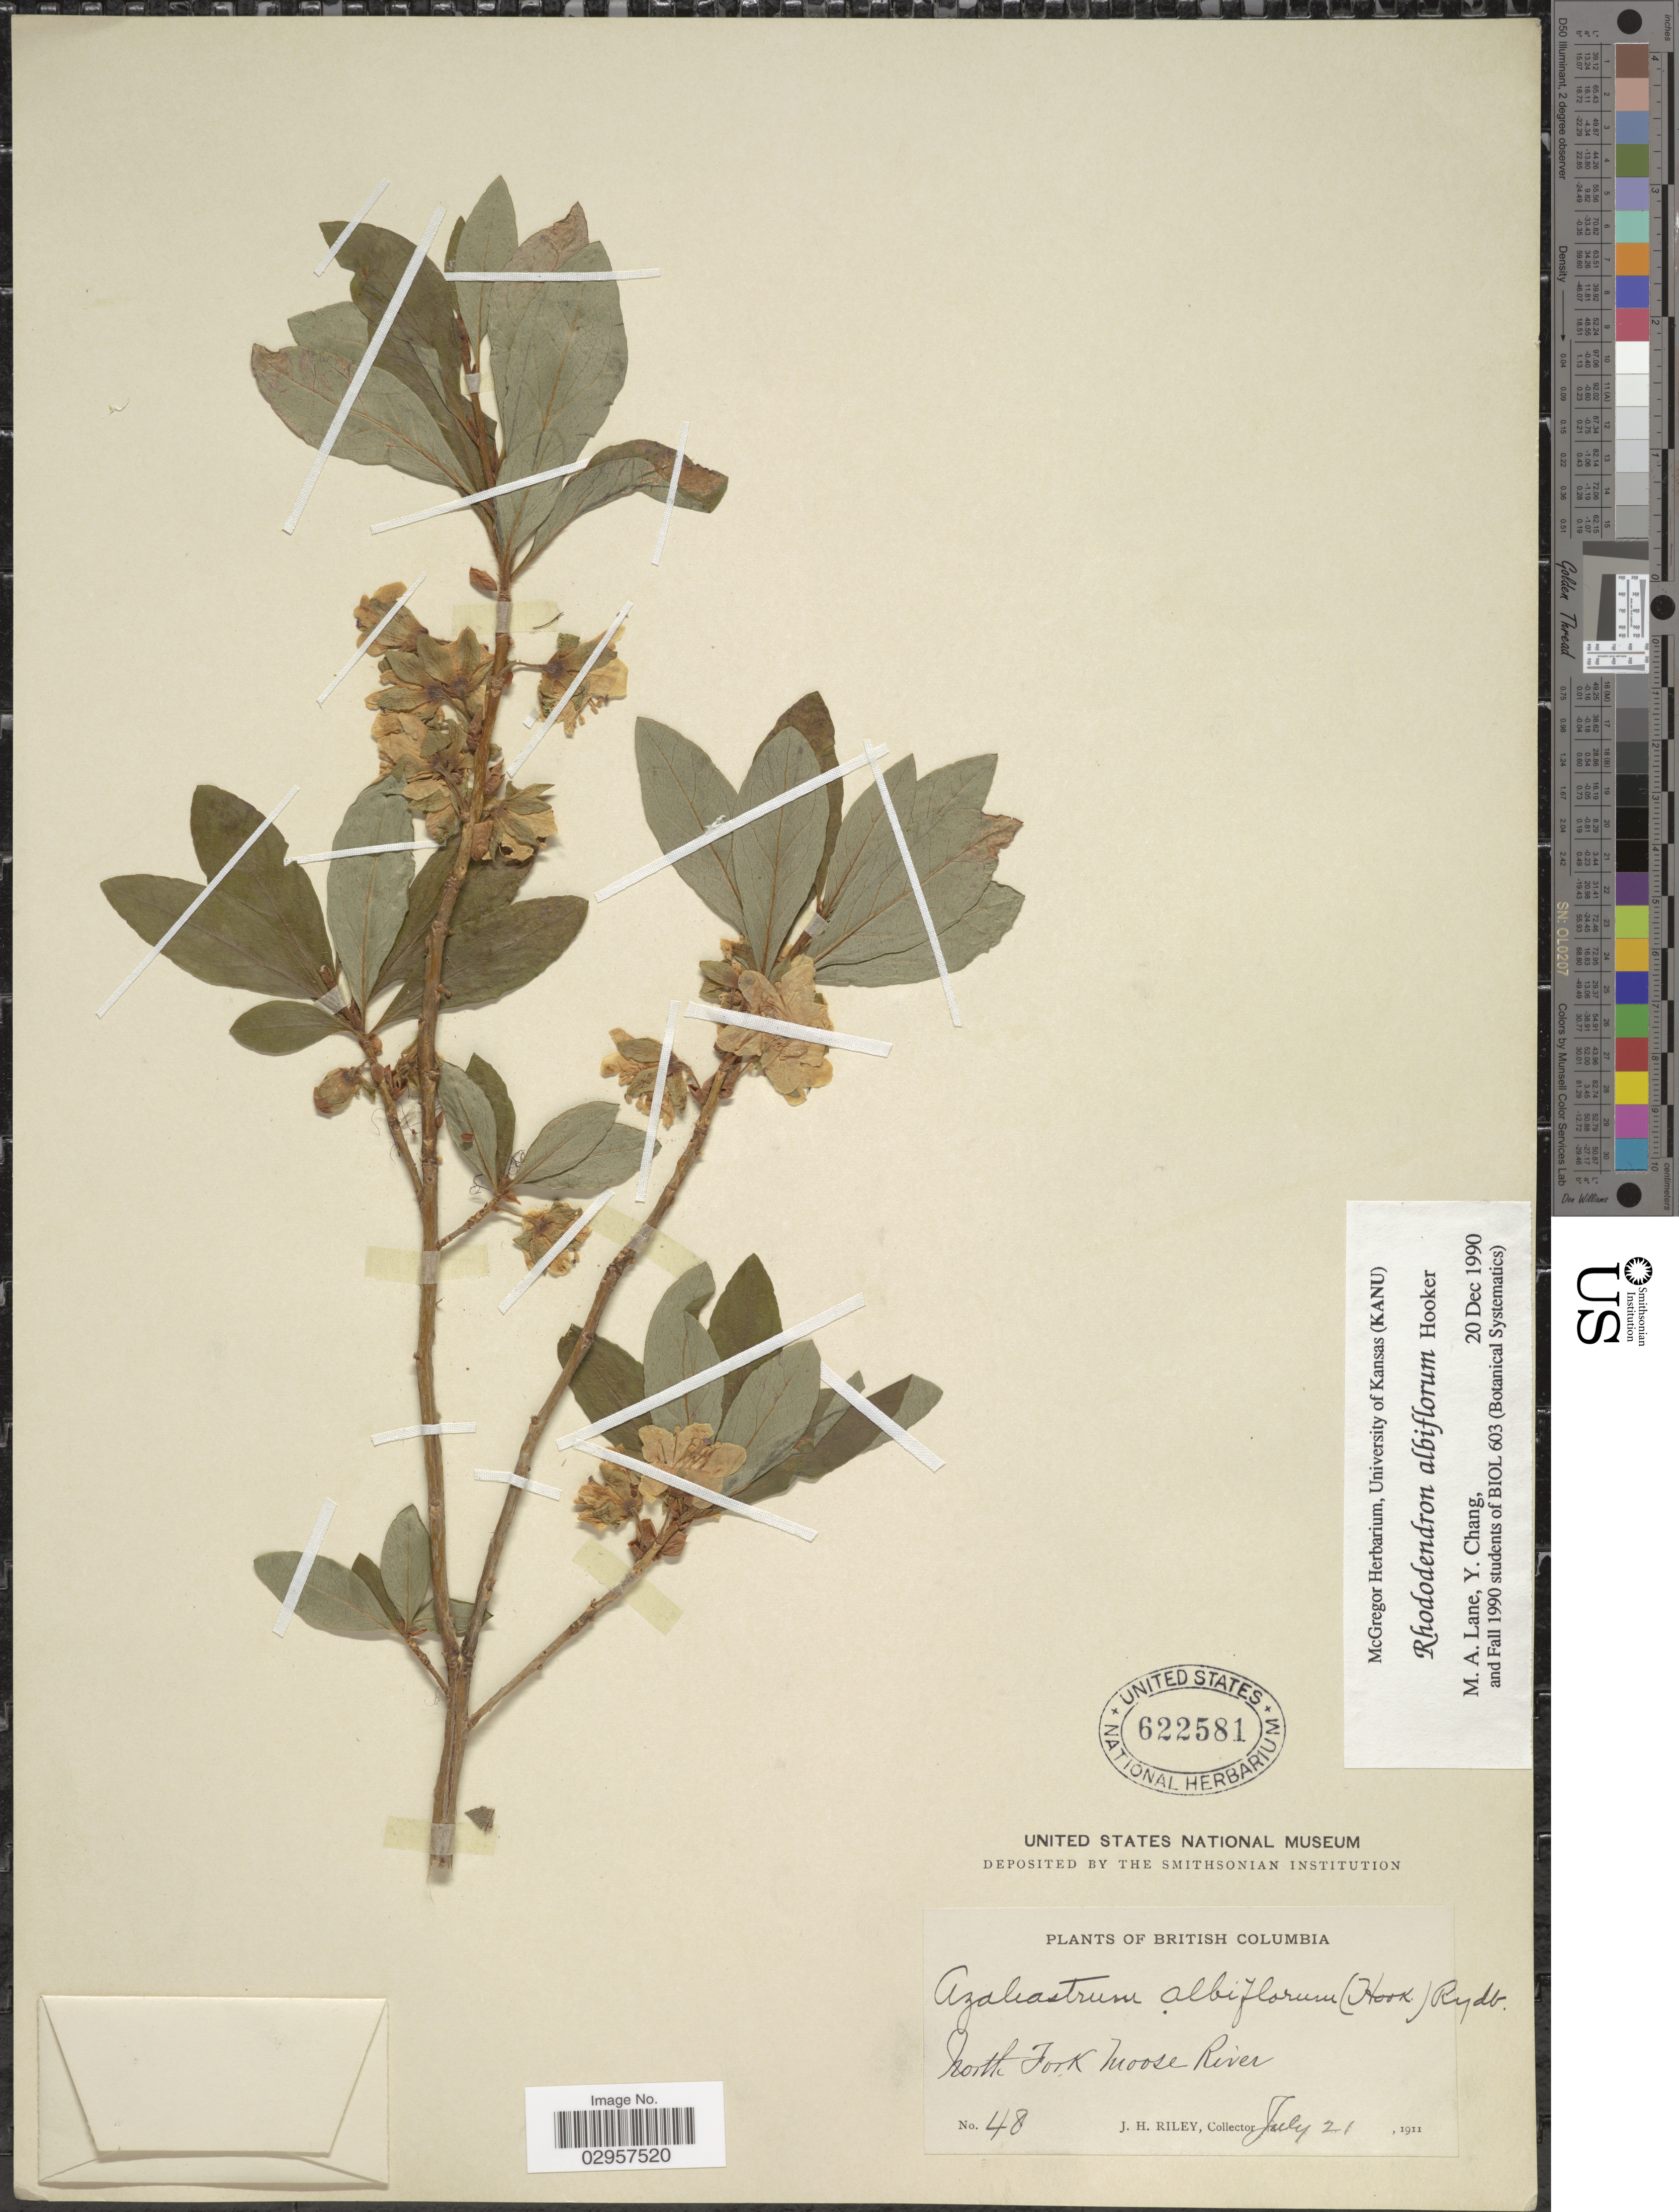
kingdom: Plantae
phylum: Tracheophyta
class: Magnoliopsida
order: Ericales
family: Ericaceae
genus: Rhododendron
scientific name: Rhododendron albiflorum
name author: Hook.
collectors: J. H. Riley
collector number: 48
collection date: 1911-07-21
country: Canada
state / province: British Columbia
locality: North Fork, Moose River.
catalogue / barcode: US 622581